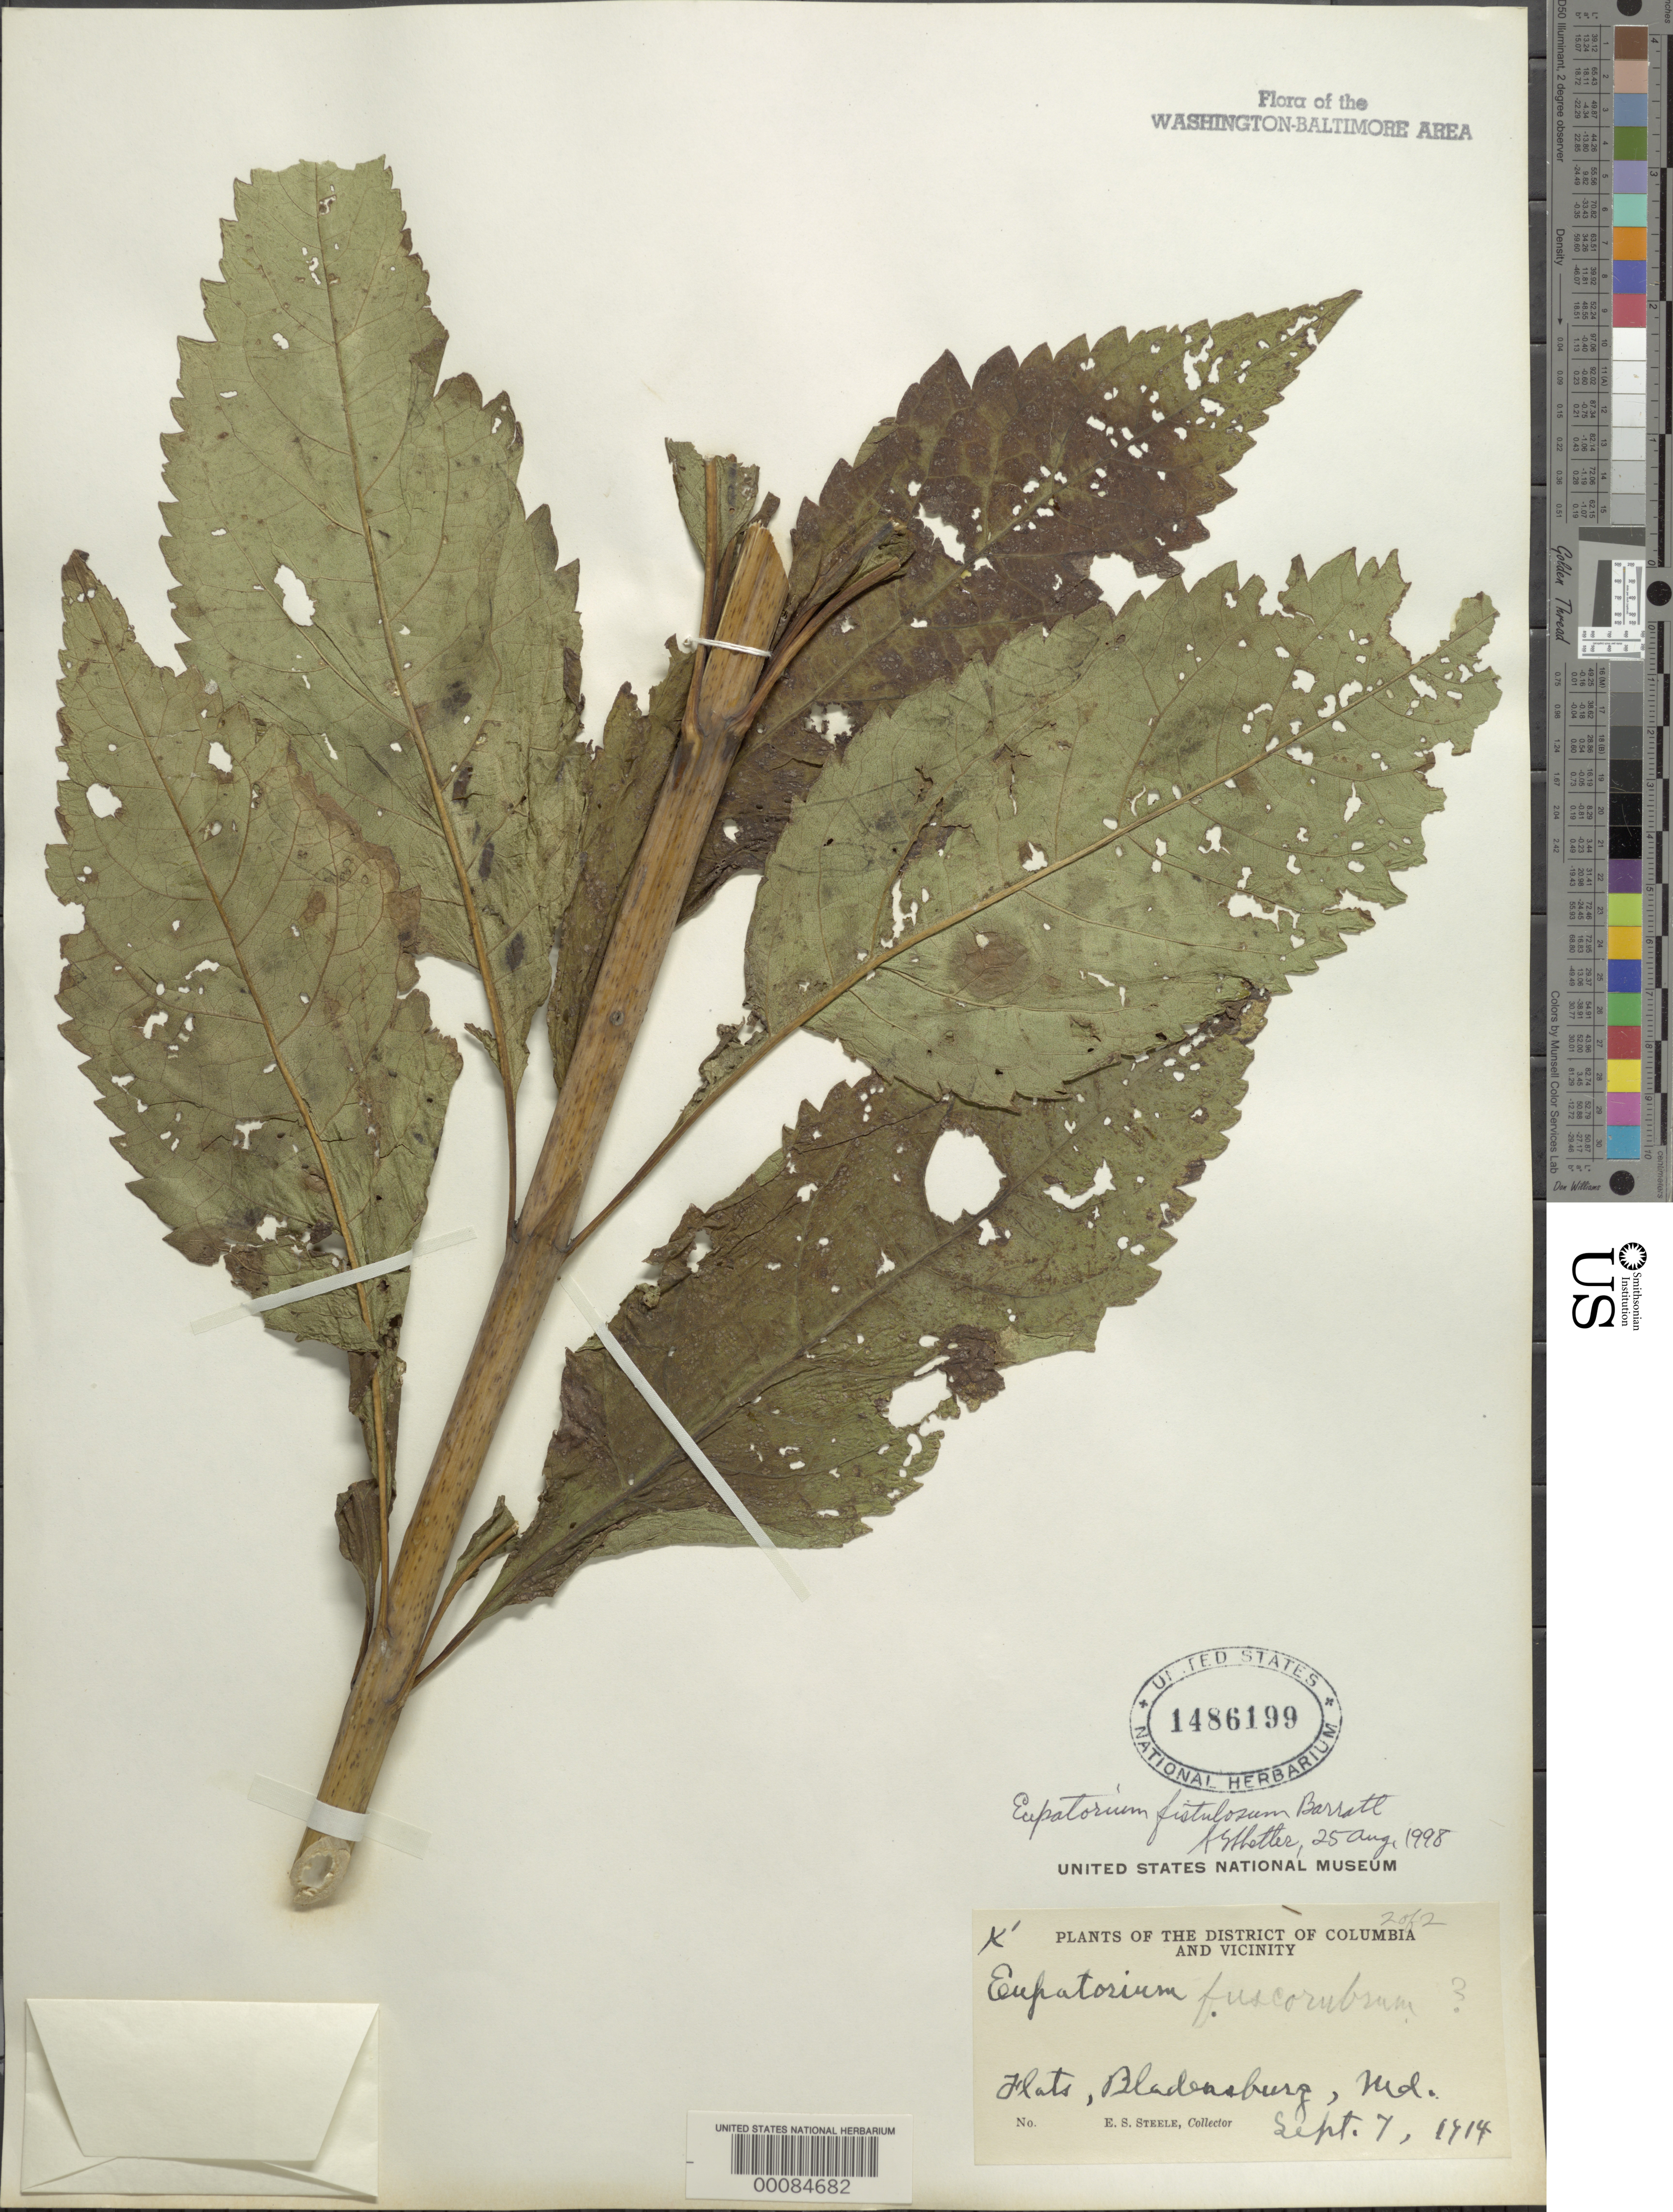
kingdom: Plantae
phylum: Tracheophyta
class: Magnoliopsida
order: Asterales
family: Asteraceae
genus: Eupatorium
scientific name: Eupatorium fistulosum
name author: Barratt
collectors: E. Steele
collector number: K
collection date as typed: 07 Sep 1914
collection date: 1914-09-07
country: United States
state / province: Maryland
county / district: Prince George's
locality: Bladensburg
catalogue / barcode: US 1486199